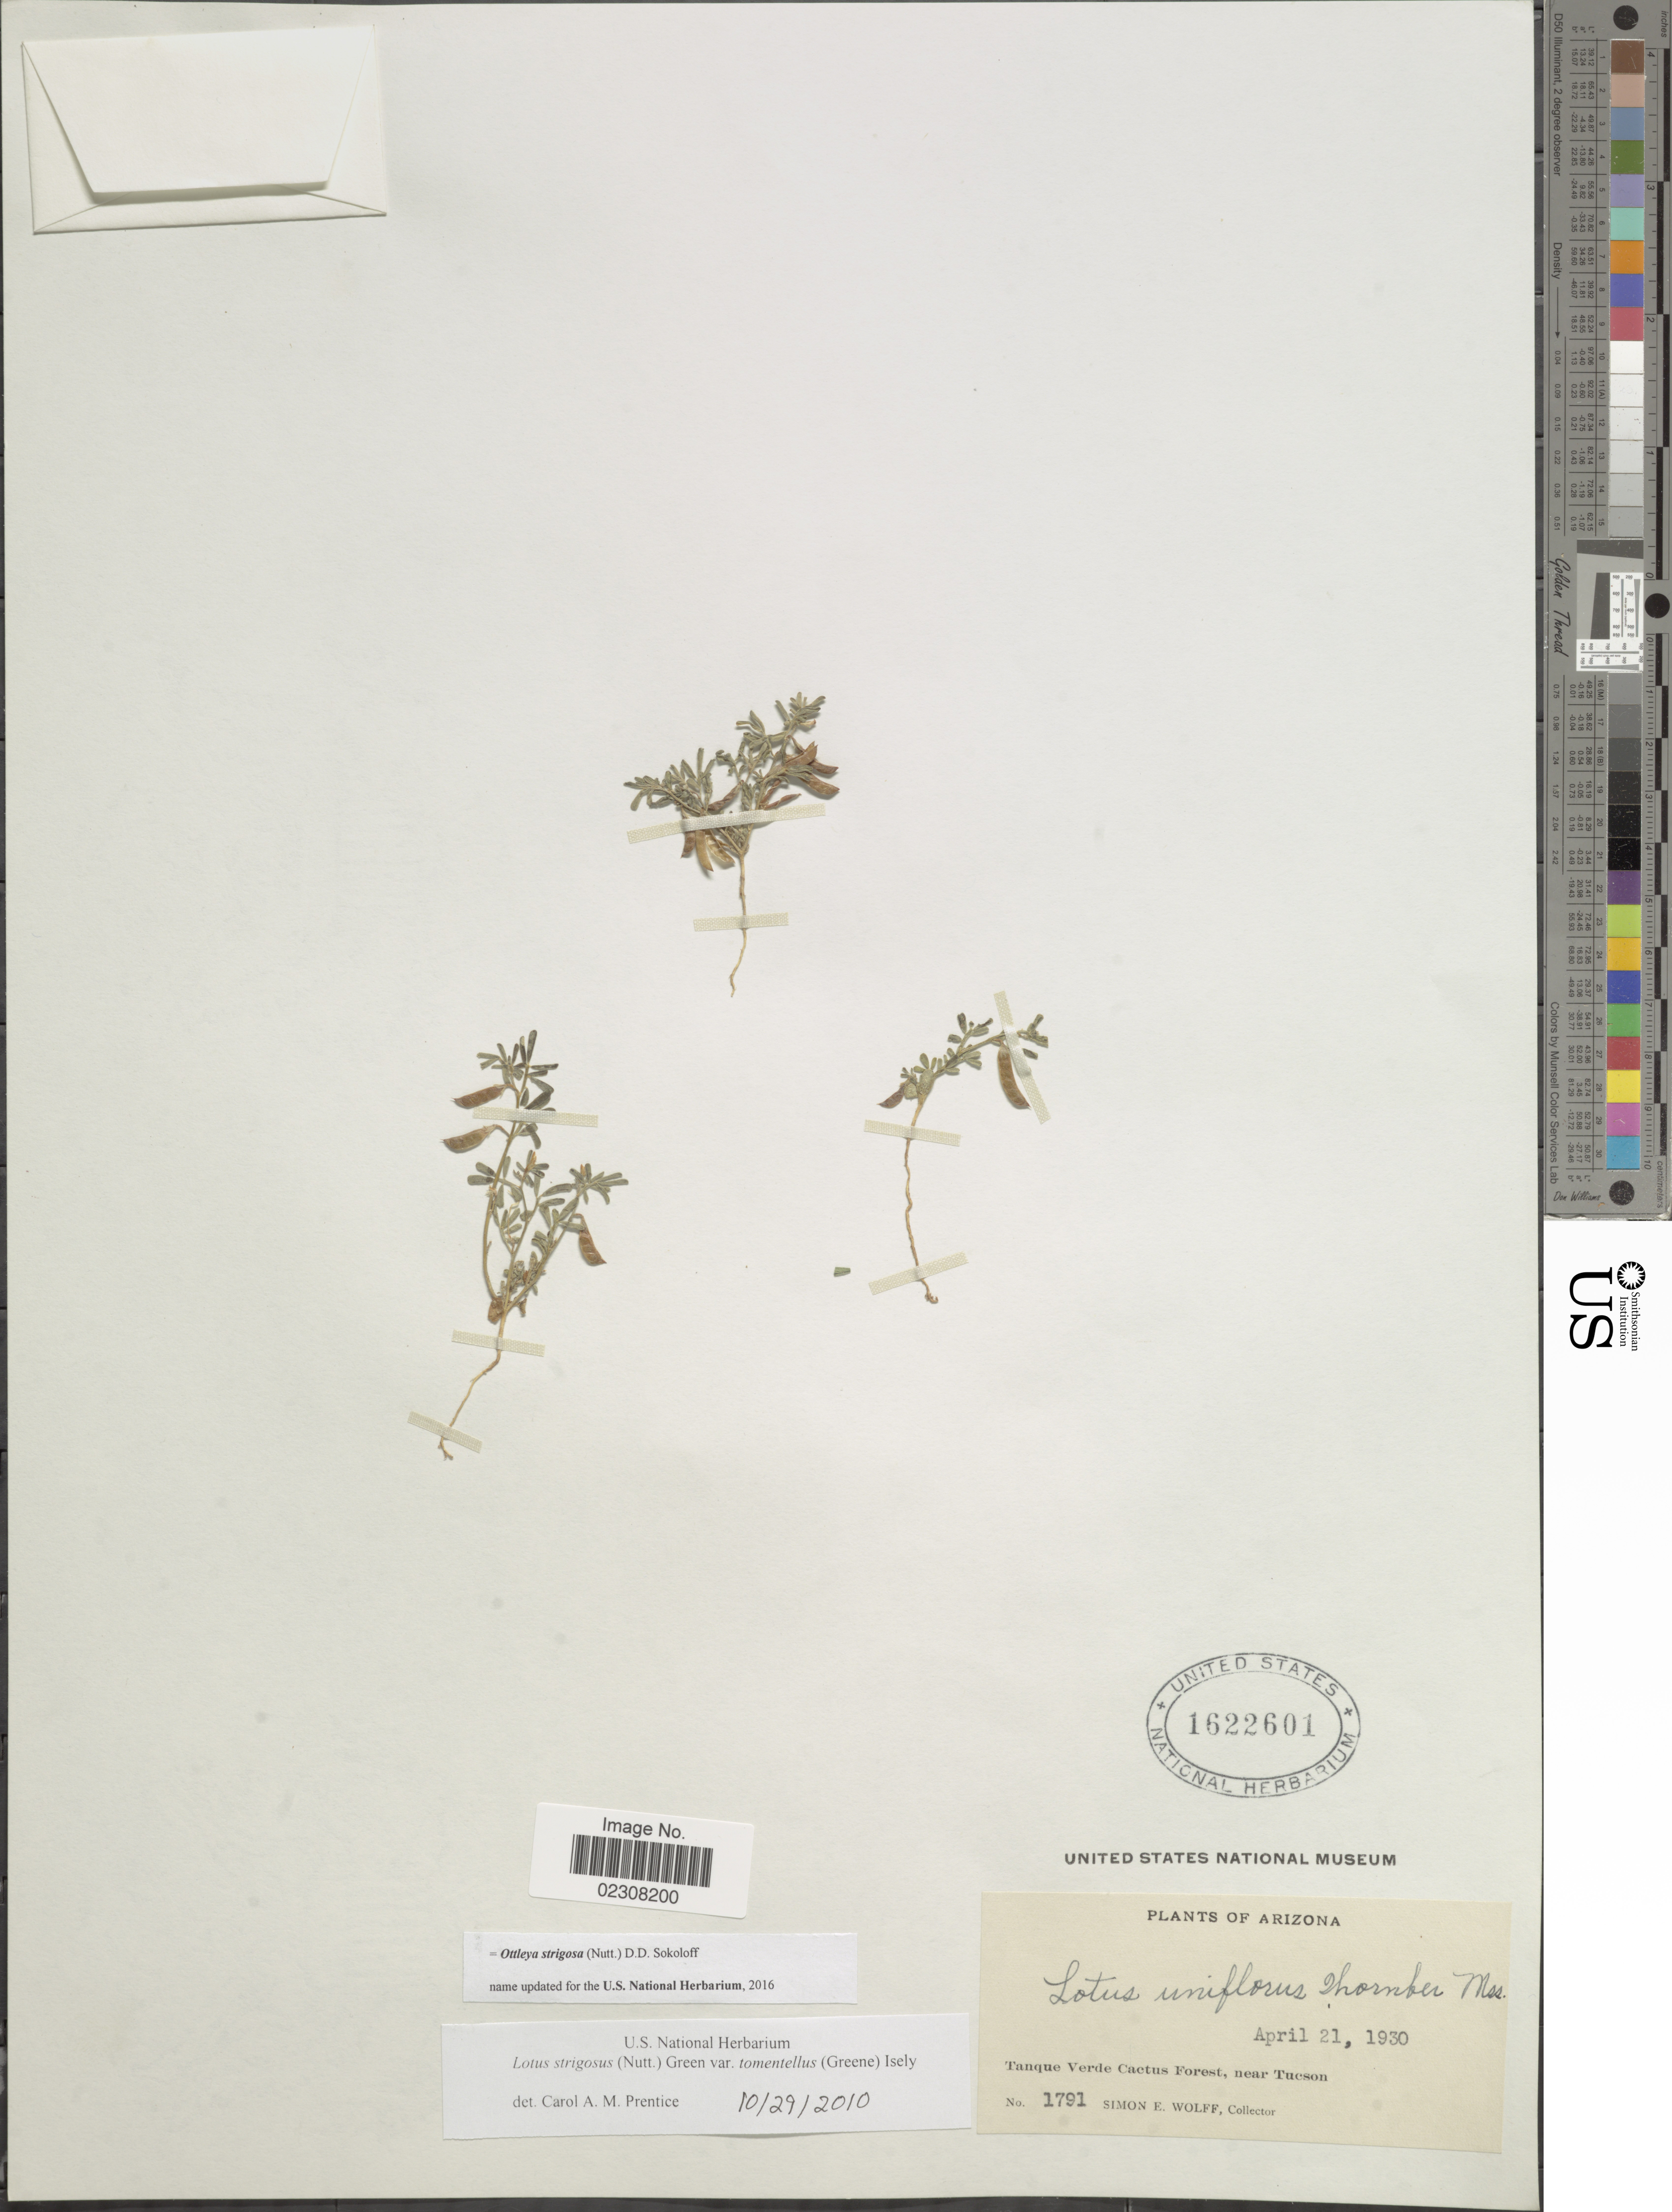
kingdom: Plantae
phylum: Tracheophyta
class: Magnoliopsida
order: Fabales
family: Fabaceae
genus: Ottleya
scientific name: Ottleya strigosa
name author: (Nutt.) D.D. Sokoloff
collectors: S. E. Wolff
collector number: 1791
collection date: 1930-04-21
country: United States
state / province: Arizona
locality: Tanque Verde Cactus Forest, near Tucson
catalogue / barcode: US 1622601